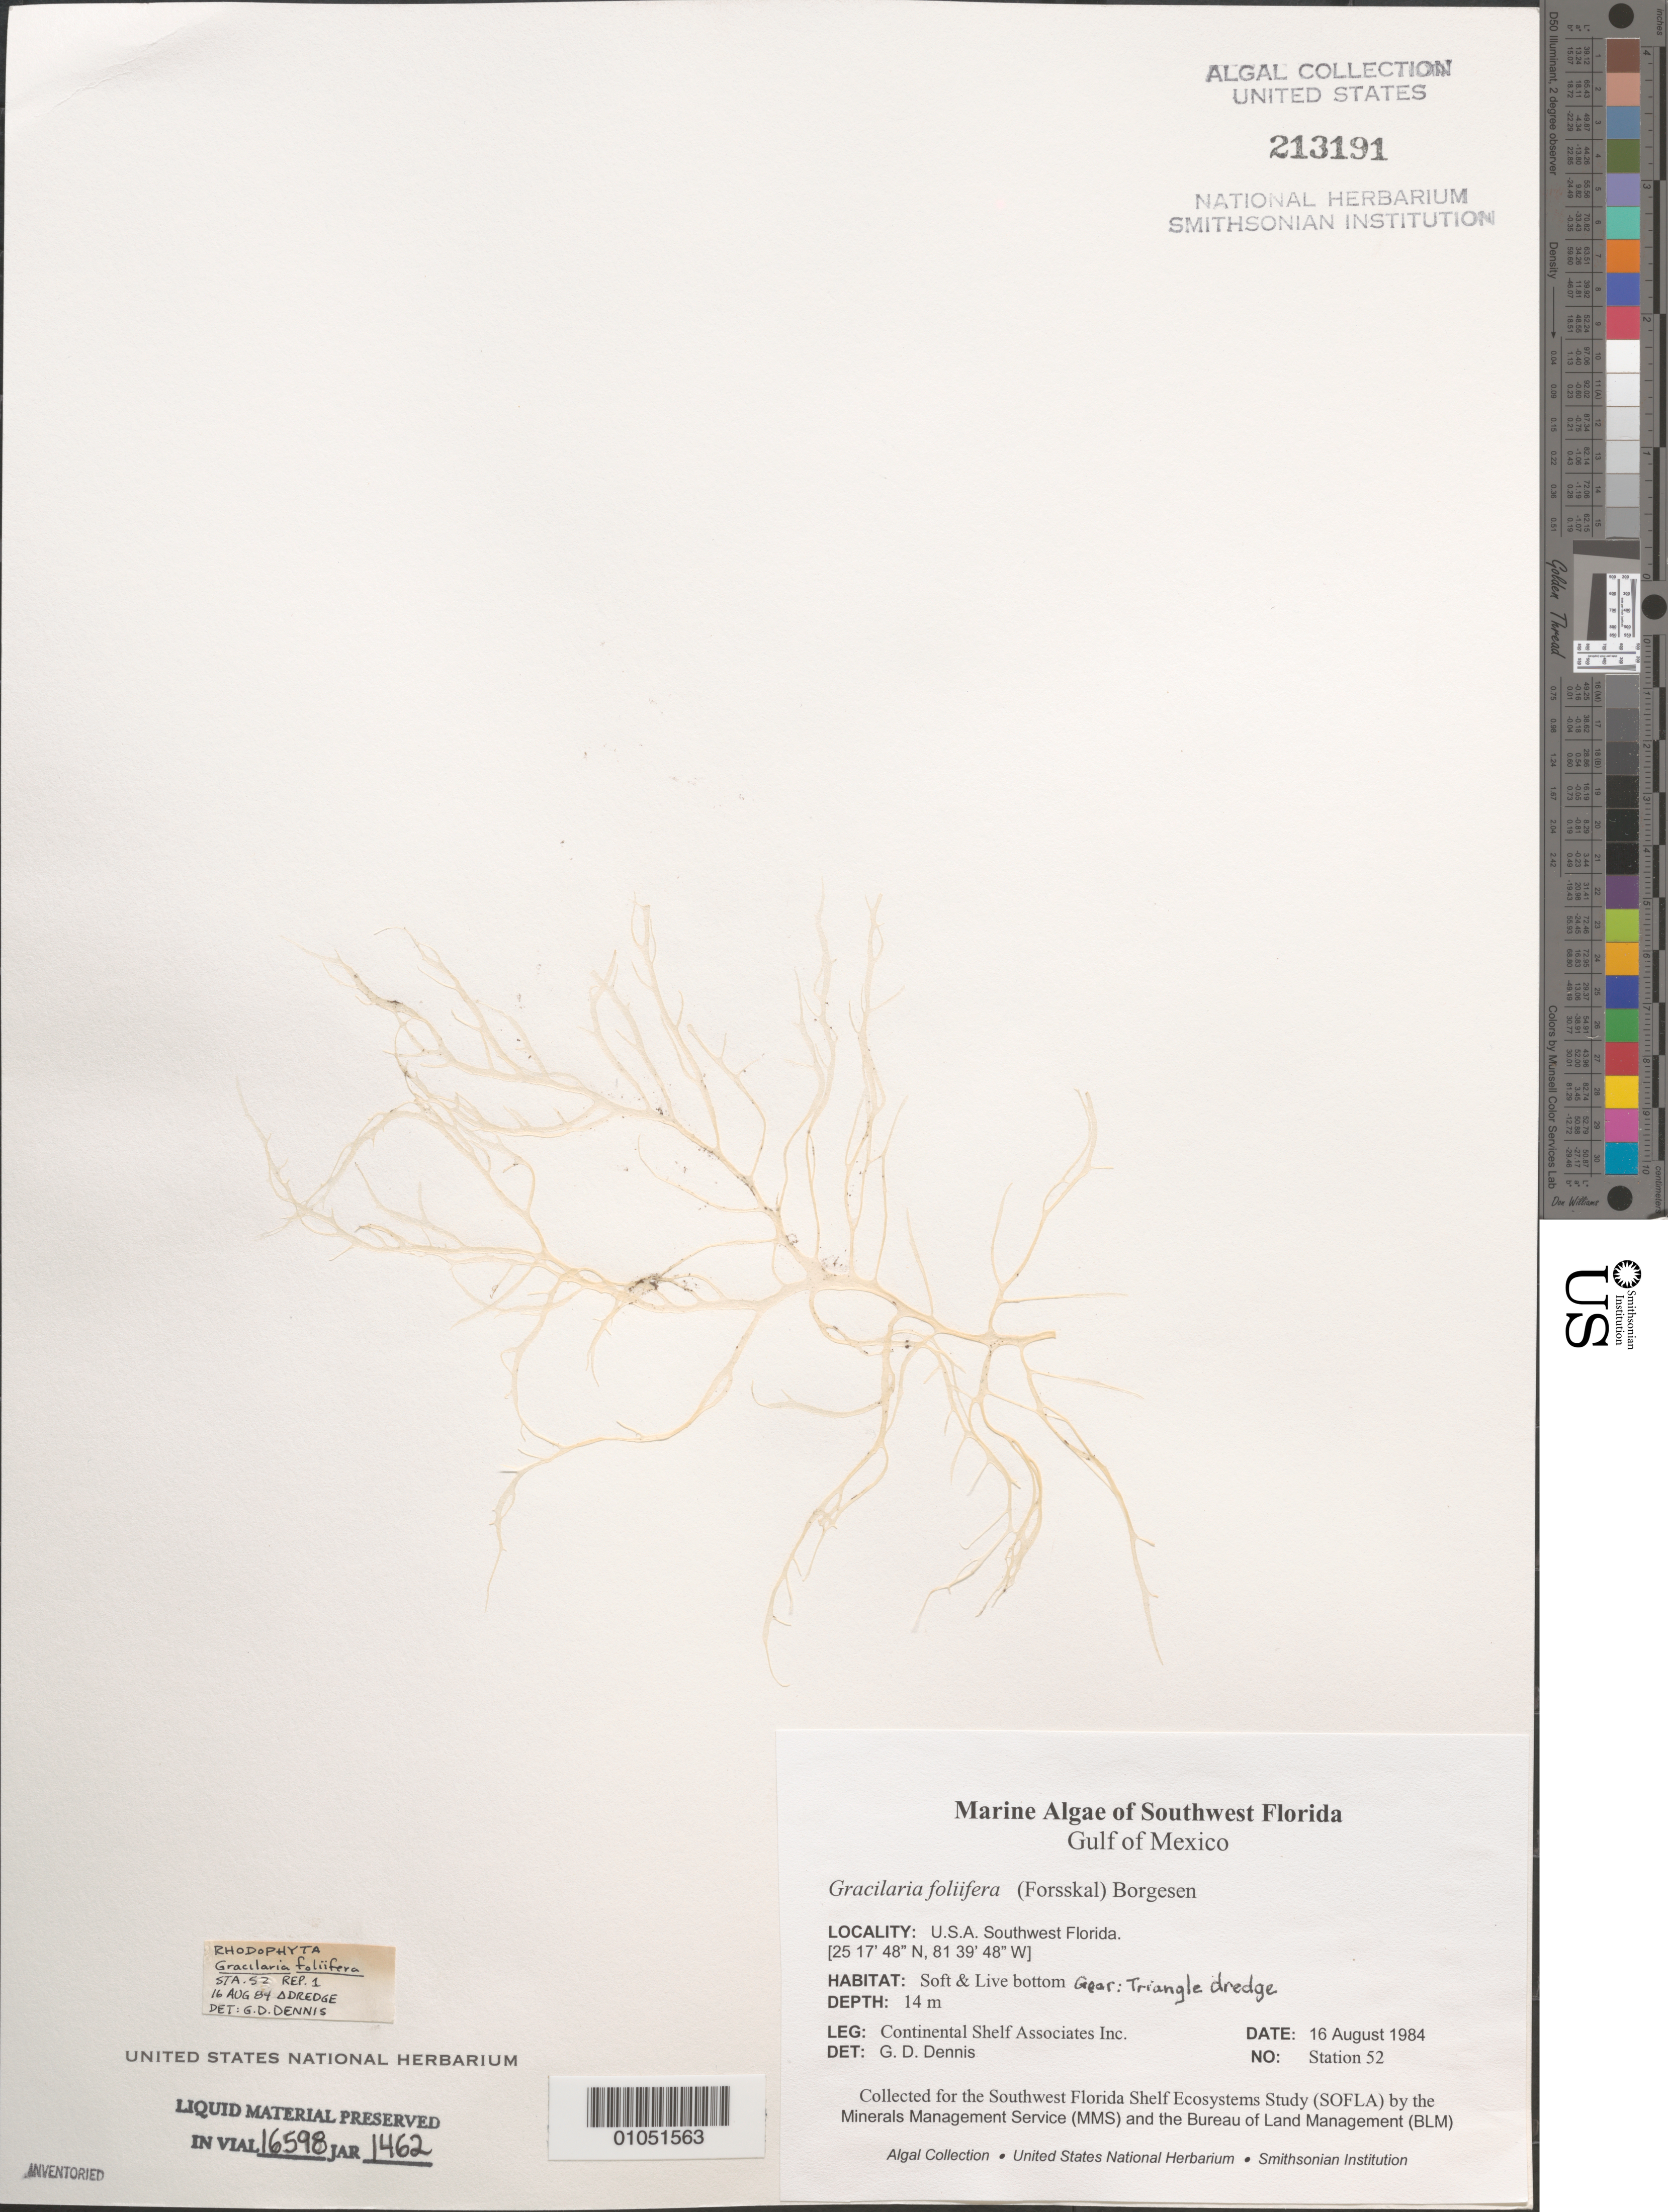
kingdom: Plantae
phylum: Rhodophyta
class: Florideophyceae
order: Gracilariales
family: Gracilariaceae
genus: Gracilaria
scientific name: Gracilaria foliifera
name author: (Forssk.) Børgesen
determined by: Dennis, G. D.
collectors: Continental Shelf Associates Inc.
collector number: Station 52 Repl 1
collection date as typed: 16 Aug 1984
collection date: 1984-08-16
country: United States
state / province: Florida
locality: Gulf of Mexico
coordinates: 25 17'48"N, 81 39'48"W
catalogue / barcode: US 213191